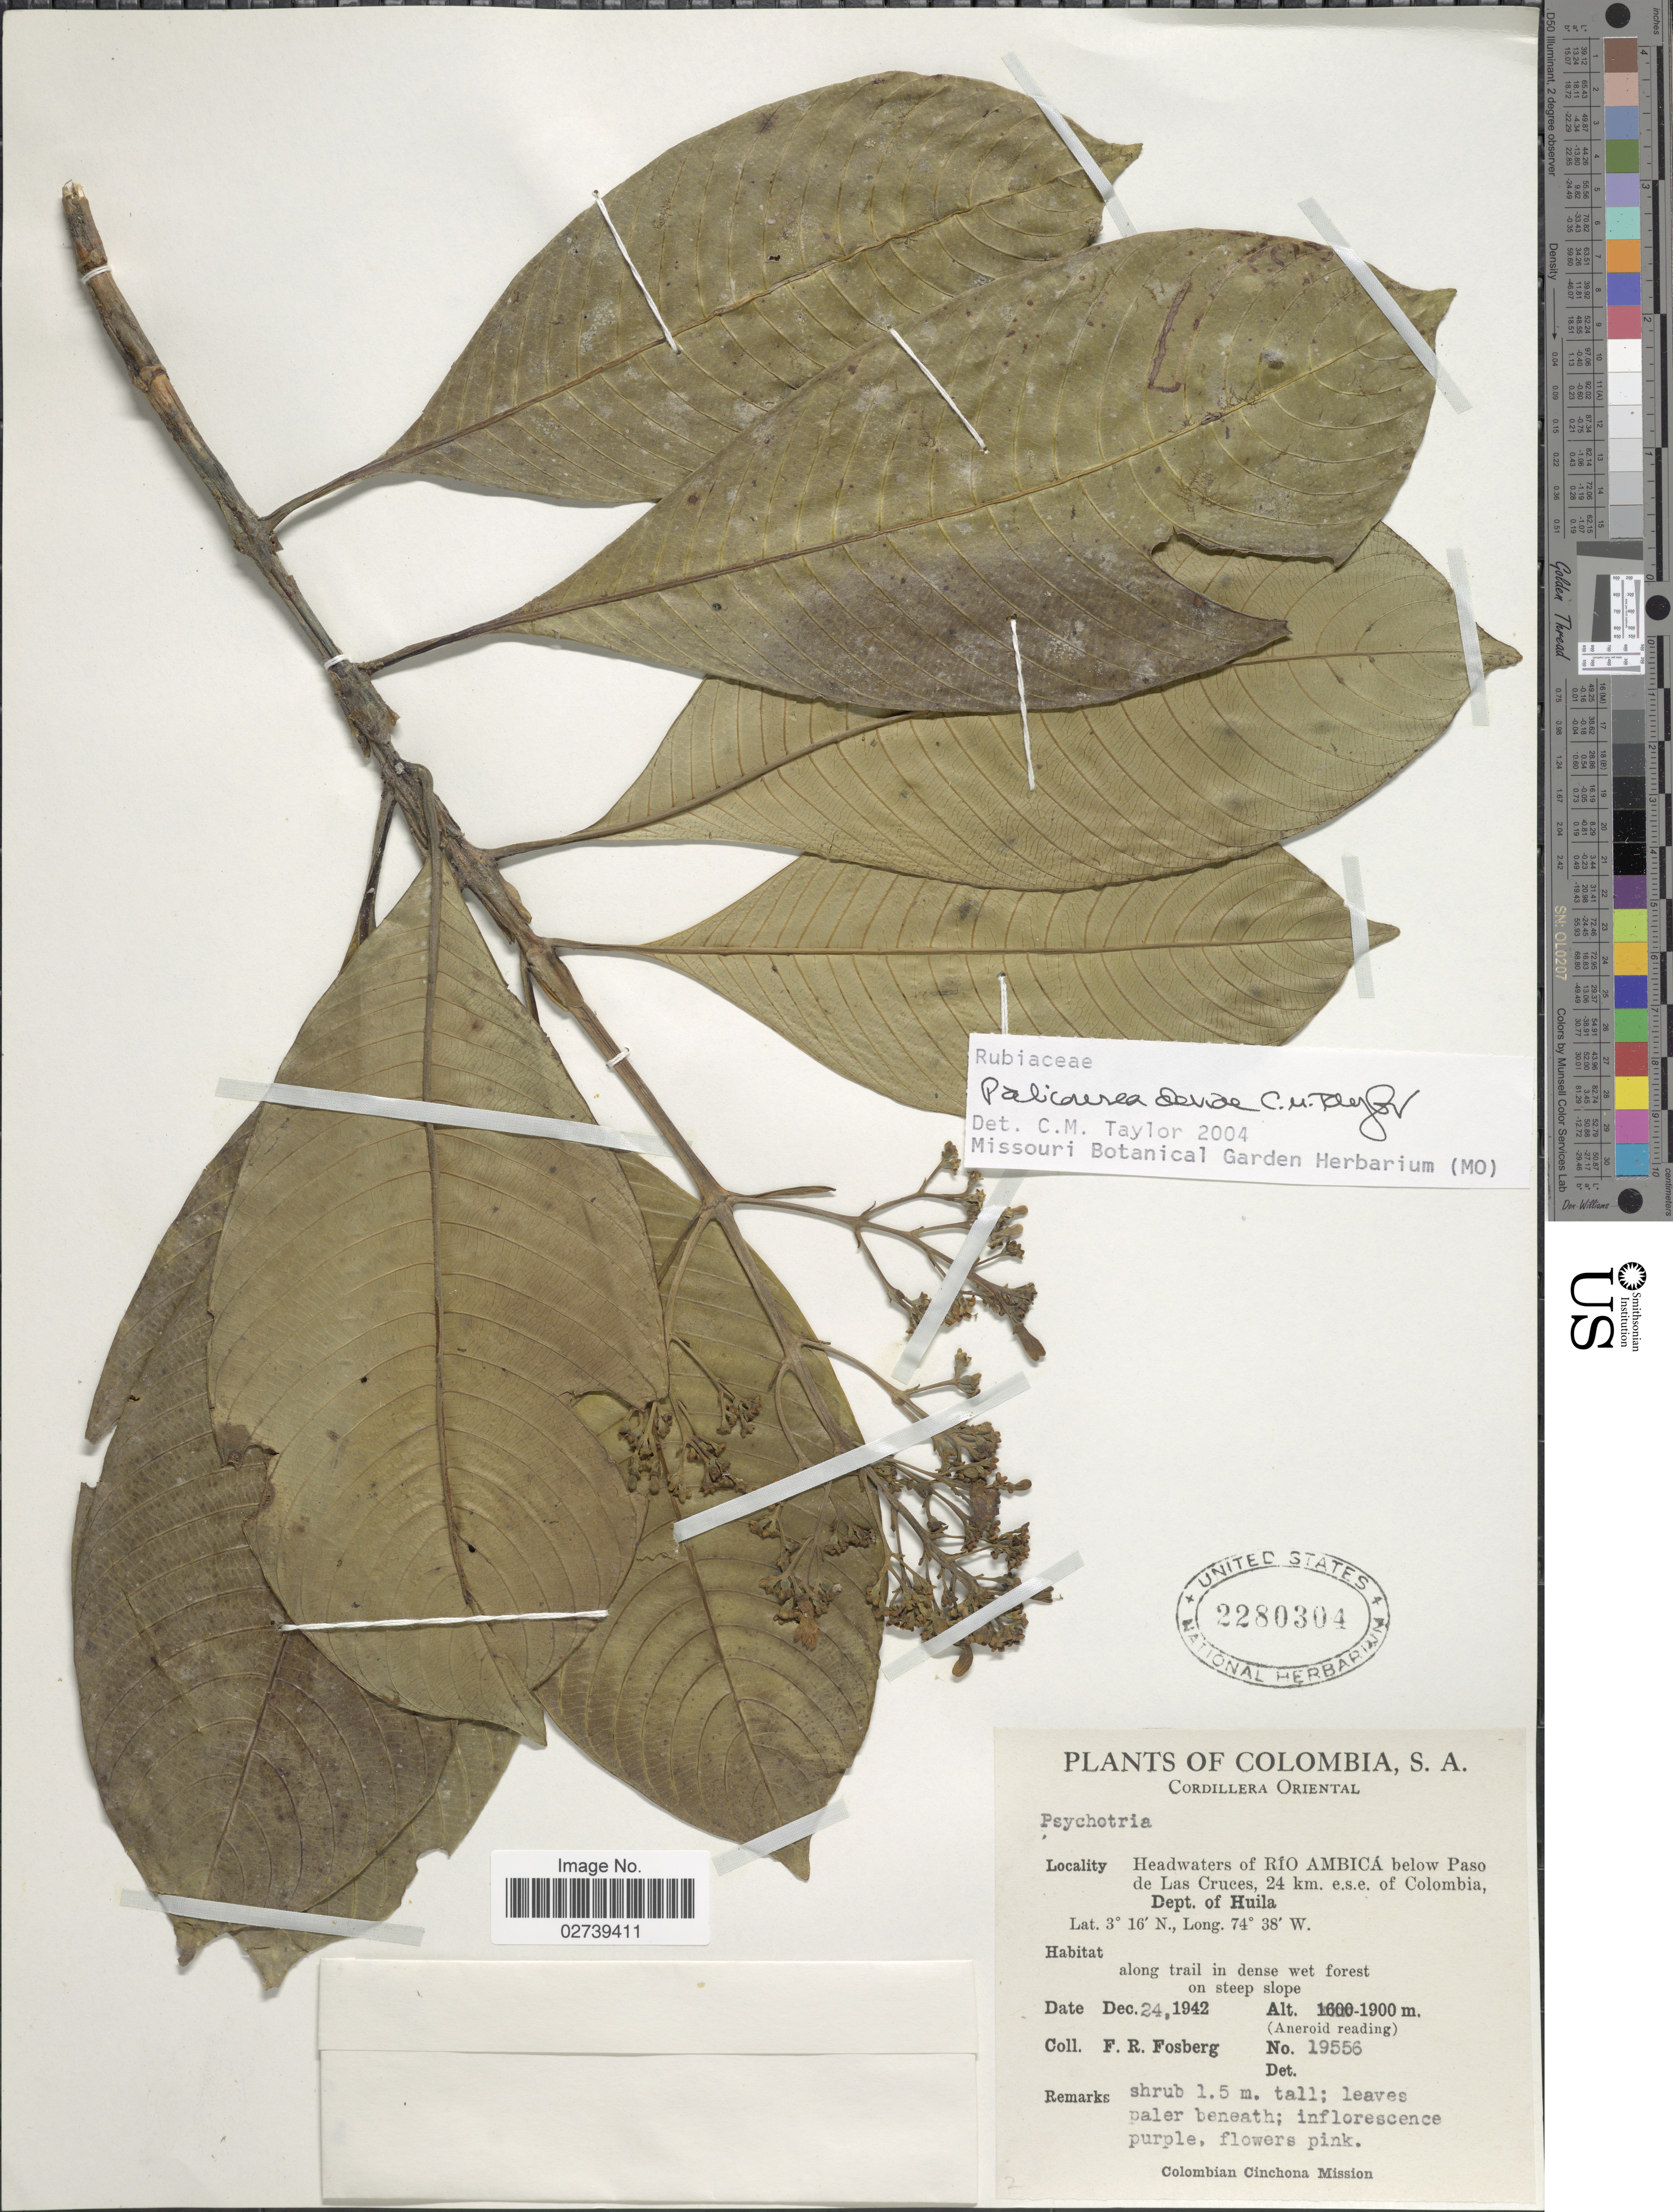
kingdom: Plantae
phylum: Tracheophyta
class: Magnoliopsida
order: Gentianales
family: Rubiaceae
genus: Palicourea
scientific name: Palicourea deviae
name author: C.M. Taylor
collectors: F. R. Fosberg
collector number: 19556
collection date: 1942-12-24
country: Colombia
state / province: Huila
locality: Cordillera Oriental, Headwaters of Rio Ambica below Paso de Las Cruces, 24 km. e.s.e. of Colombia, along trail on steep slope.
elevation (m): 1900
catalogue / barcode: US 2280304